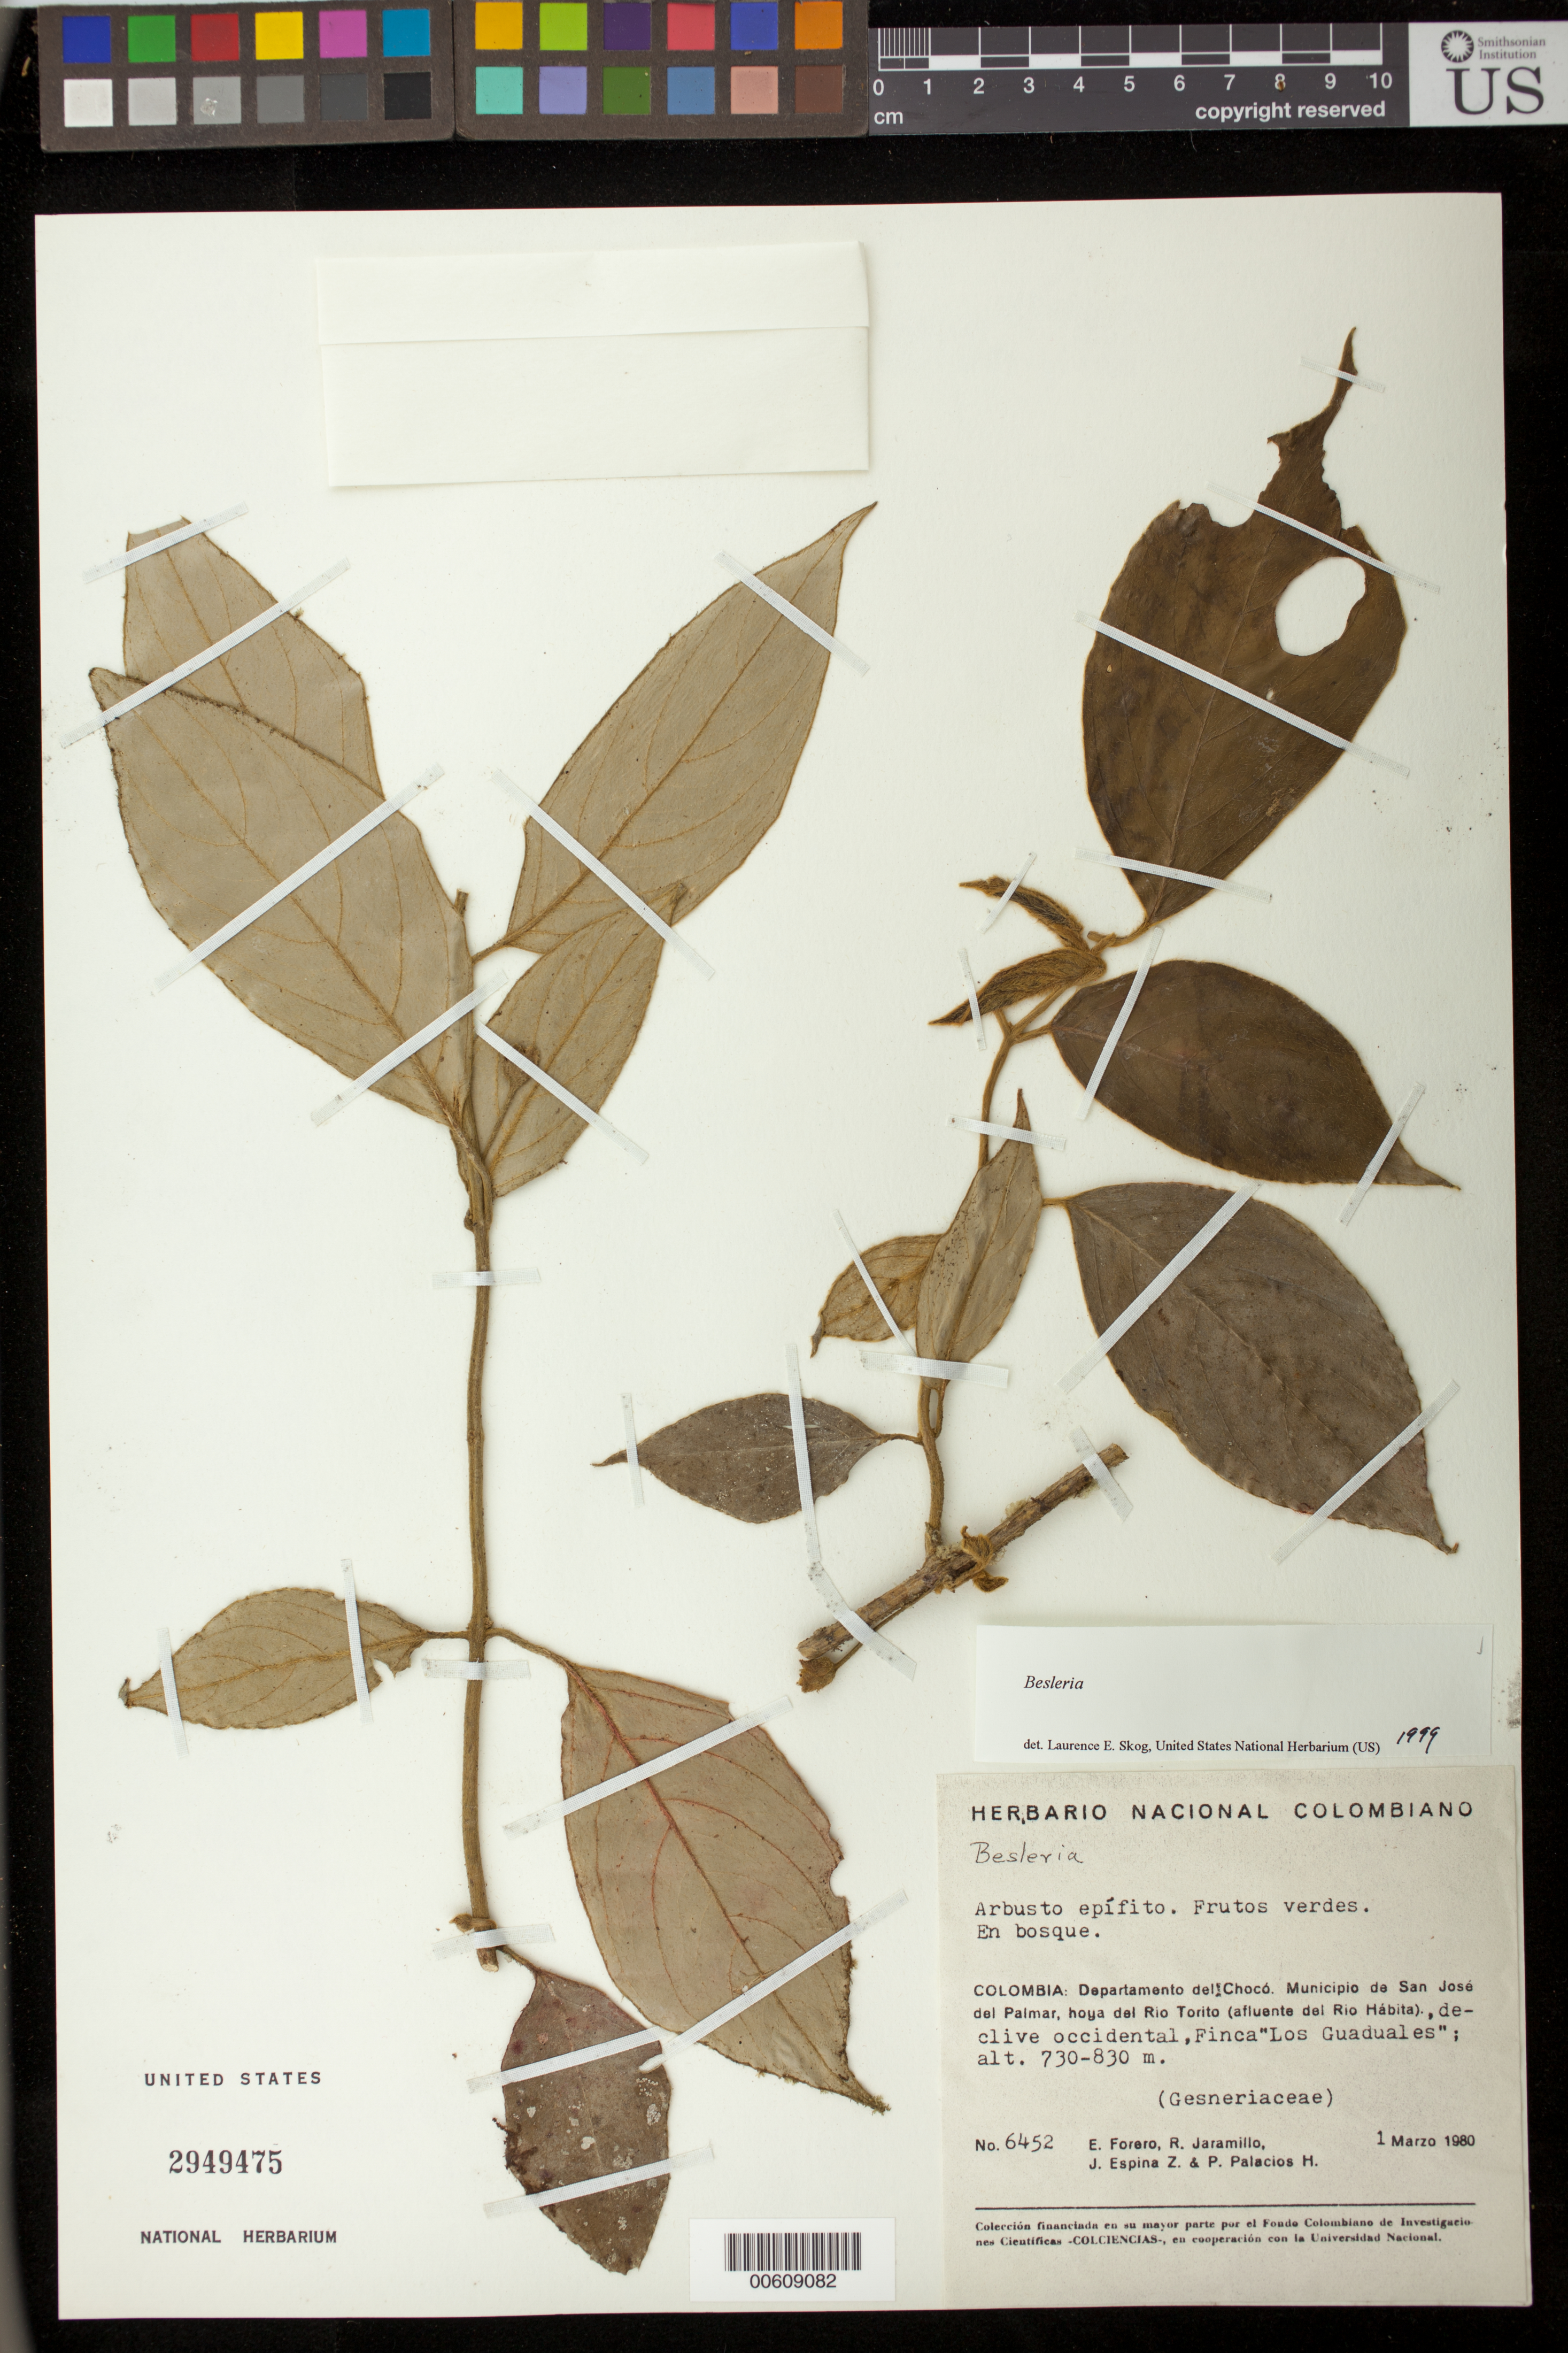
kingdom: Plantae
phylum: Tracheophyta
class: Magnoliopsida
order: Lamiales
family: Gesneriaceae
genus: Besleria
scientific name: Besleria sp.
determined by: Skog, Laurence E.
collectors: E. Forero, R. Jaramillo M., J. Espina Z. & P. Palacios H.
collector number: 6452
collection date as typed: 01 Mar 1980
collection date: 1980-03-01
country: Colombia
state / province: Chocó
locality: Mpio. de San José del Palmar, hoya del Rio Torito (afluente del Rio Hábita), declive occidental, Finca "Los Guaduales"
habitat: En bosque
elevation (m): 730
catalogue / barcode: US 2949475